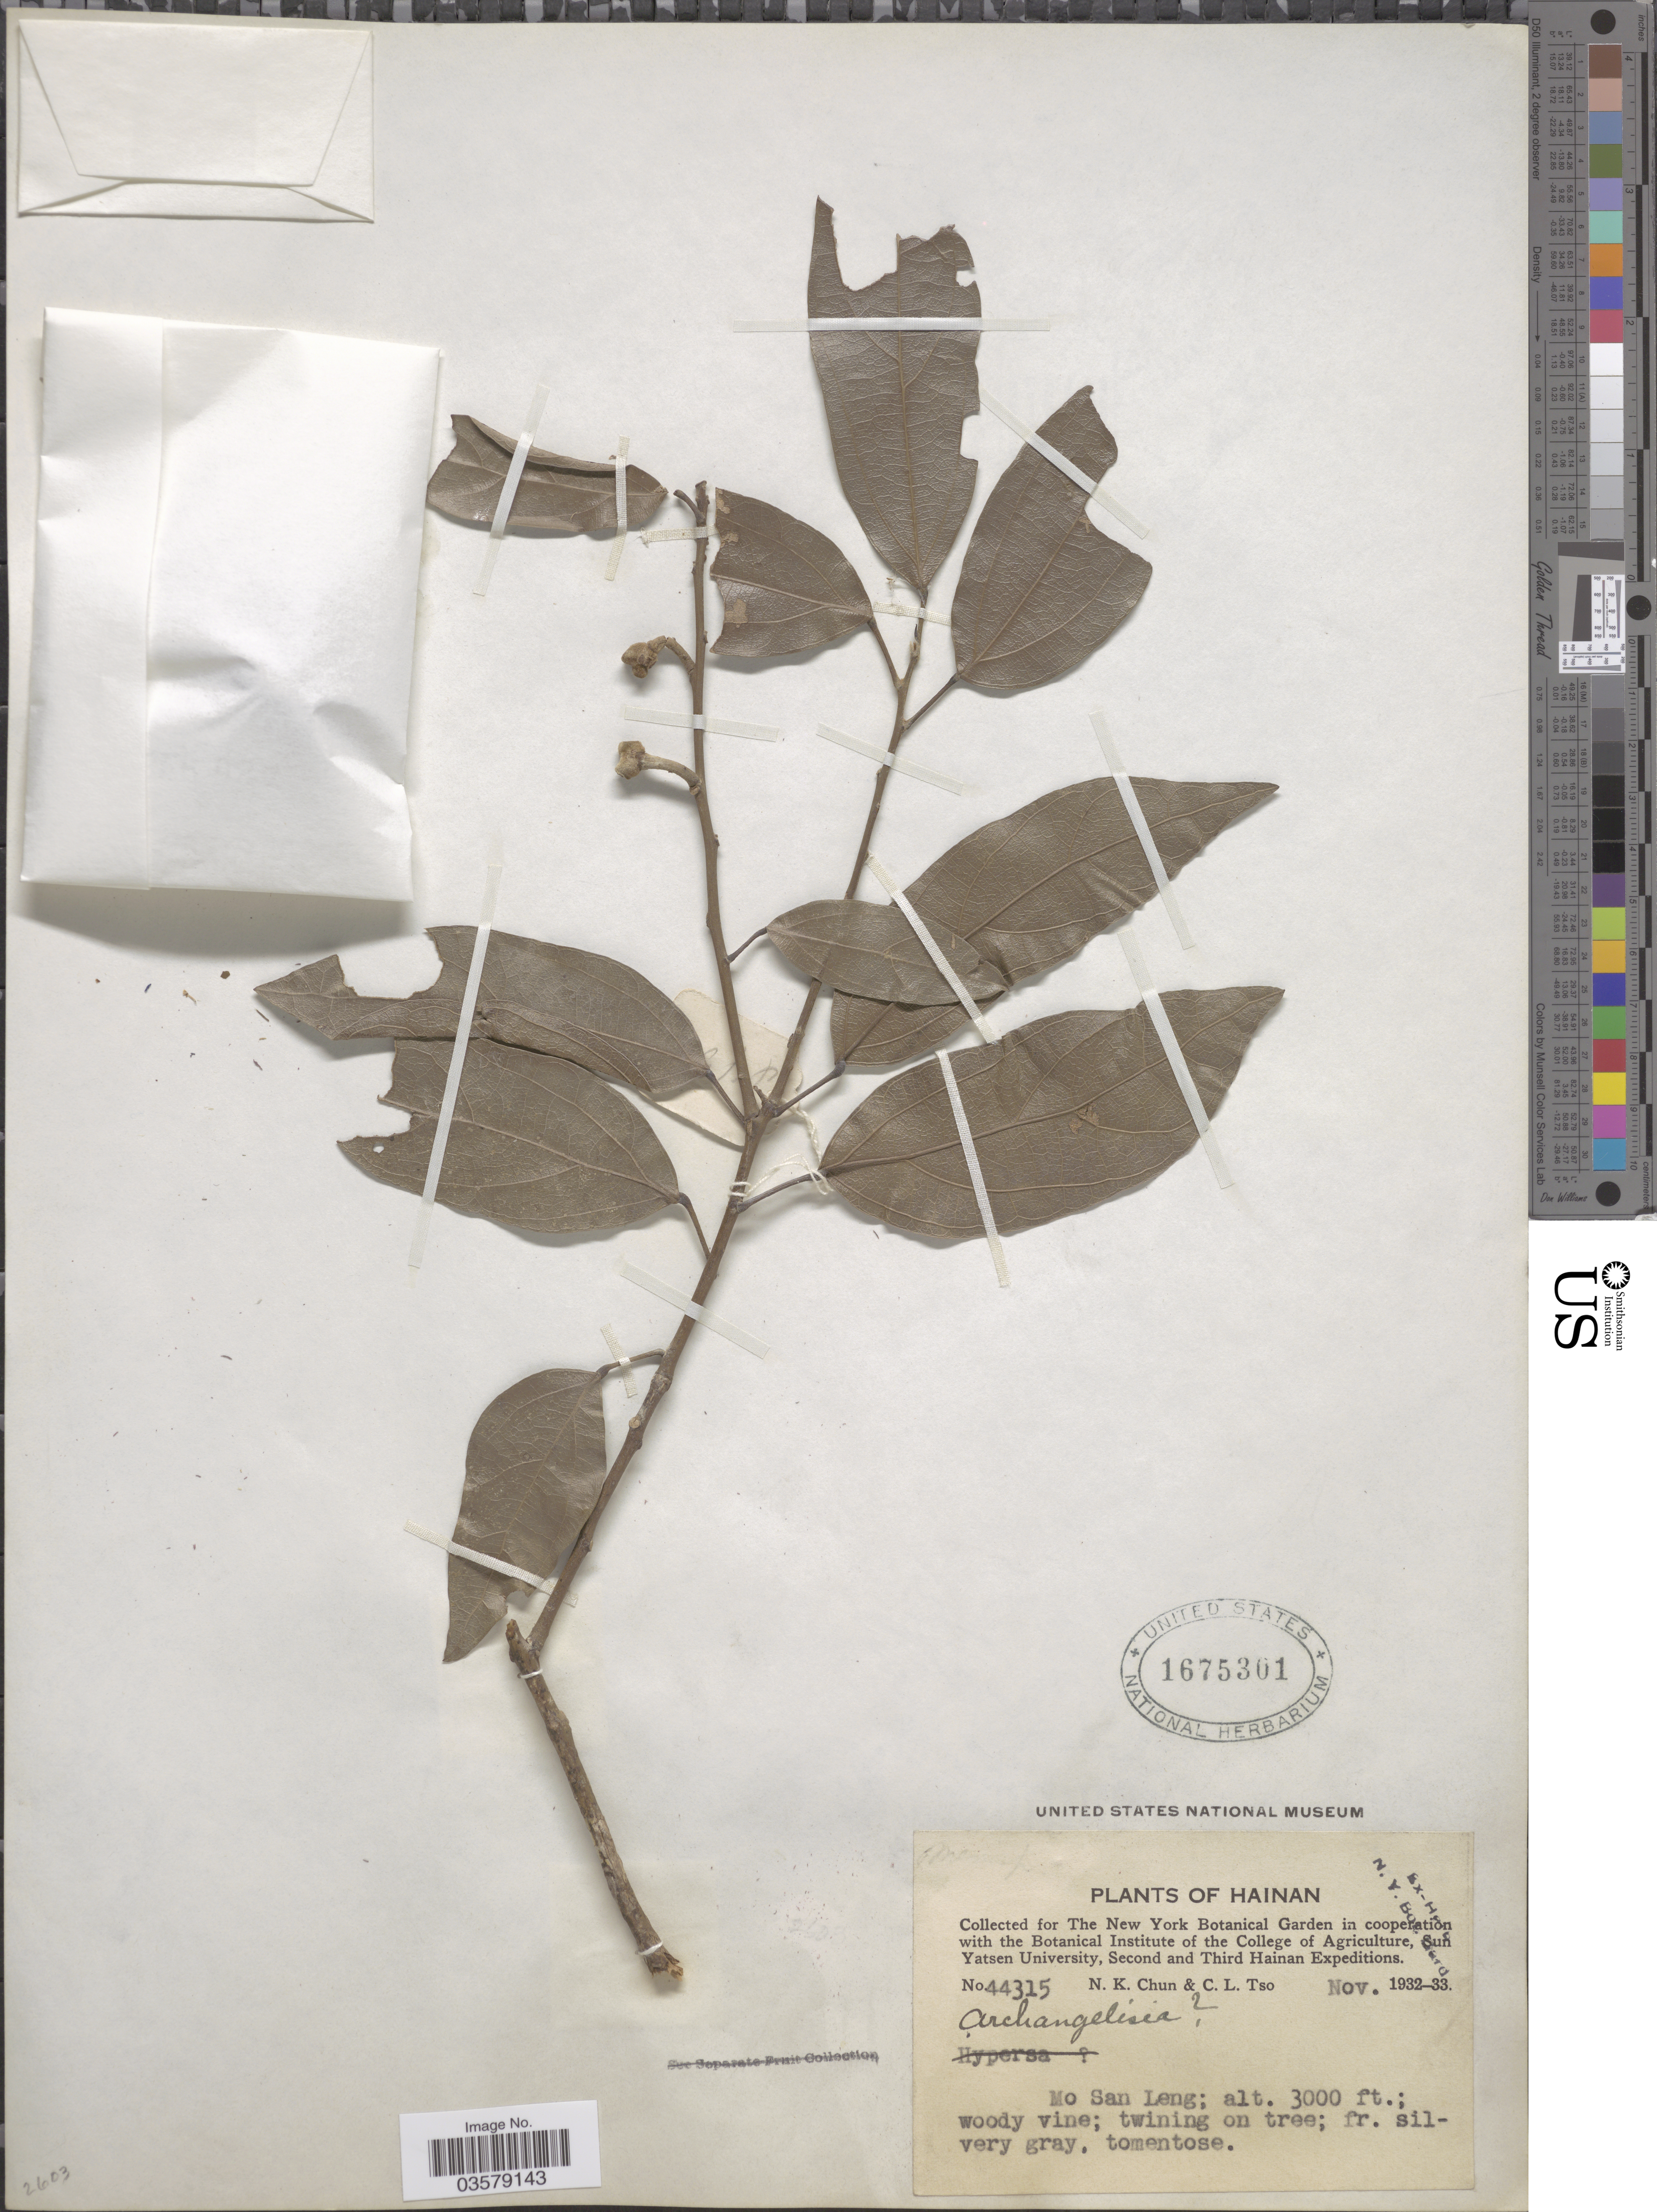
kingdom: Plantae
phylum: Tracheophyta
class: Magnoliopsida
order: Ranunculales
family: Menispermaceae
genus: Arcangelisia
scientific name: Arcangelisia sp.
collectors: N. K. Chun & C. Tso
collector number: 44315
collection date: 1932-11/1933-11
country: China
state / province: Hainan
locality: Mo San Leng.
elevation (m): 914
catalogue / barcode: US 1675301